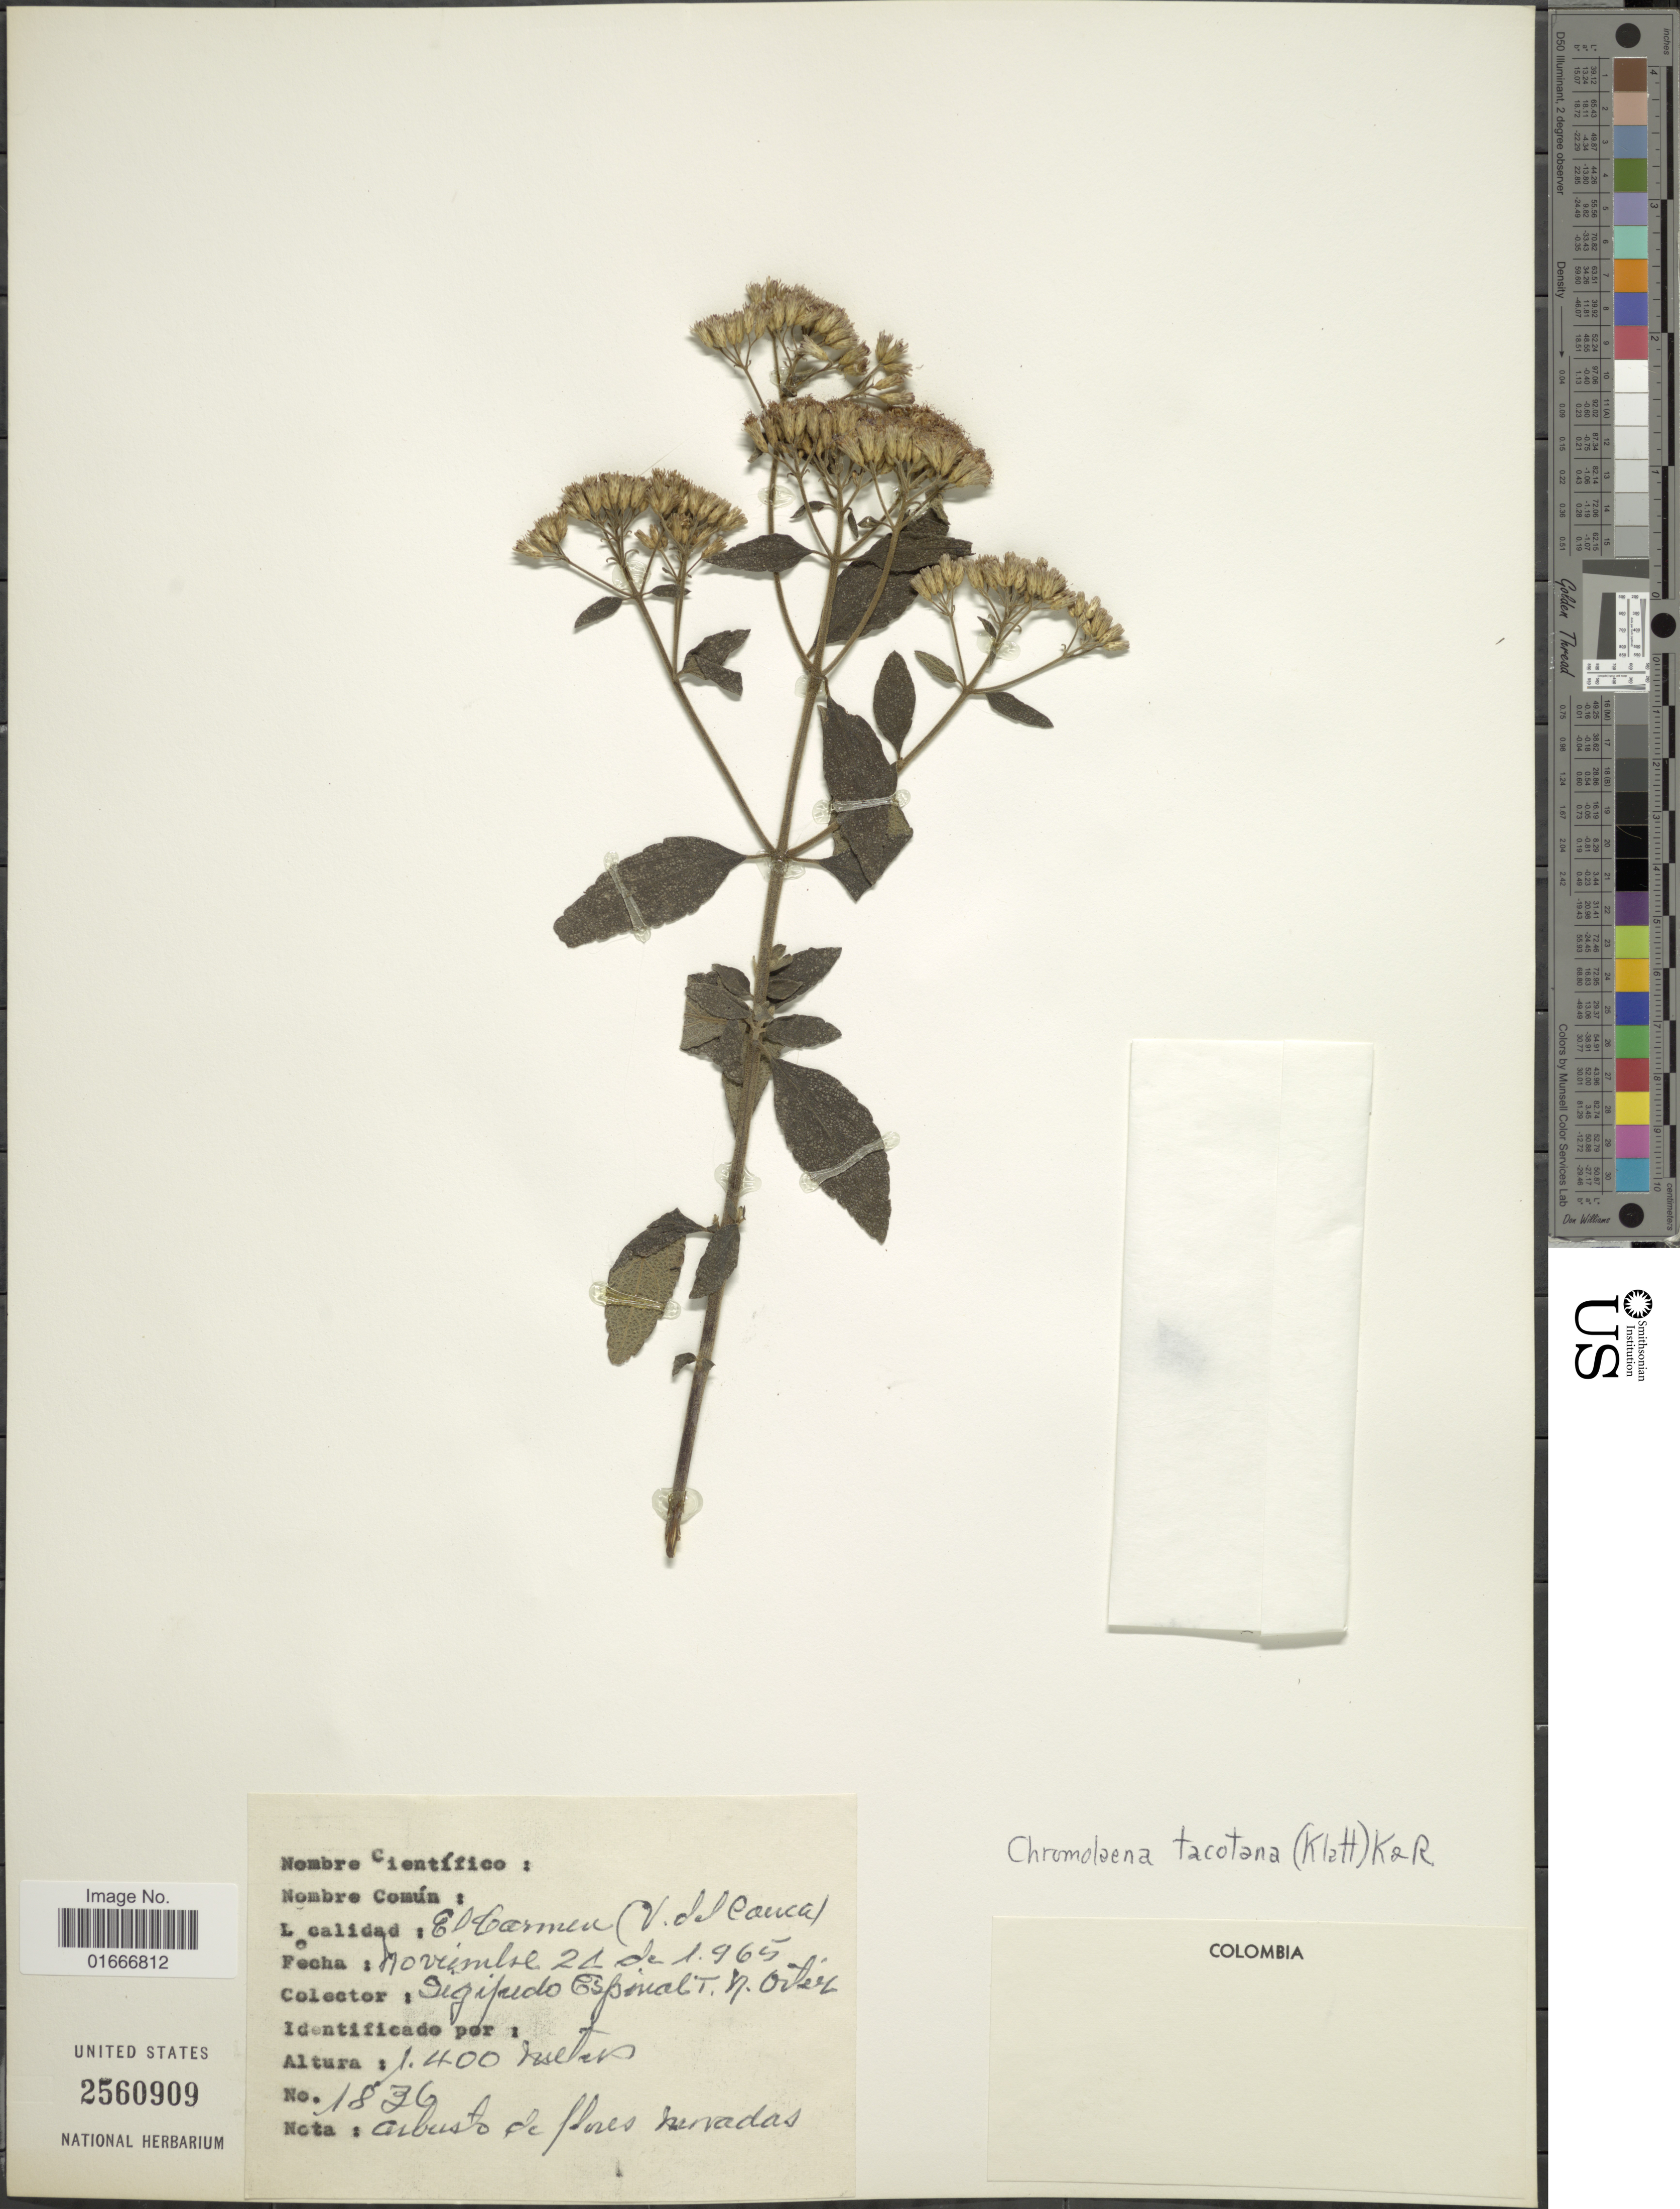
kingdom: Plantae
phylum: Tracheophyta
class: Magnoliopsida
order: Asterales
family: Asteraceae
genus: Chromolaena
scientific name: Chromolaena tacotana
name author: (Klatt) R.M. King & H. Rob.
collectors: L. S. Espinal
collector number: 1836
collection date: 1965-11-24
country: Colombia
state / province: Valle del Cauca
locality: El. Carmen. V. del Cauca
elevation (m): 1400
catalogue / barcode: US 2560909